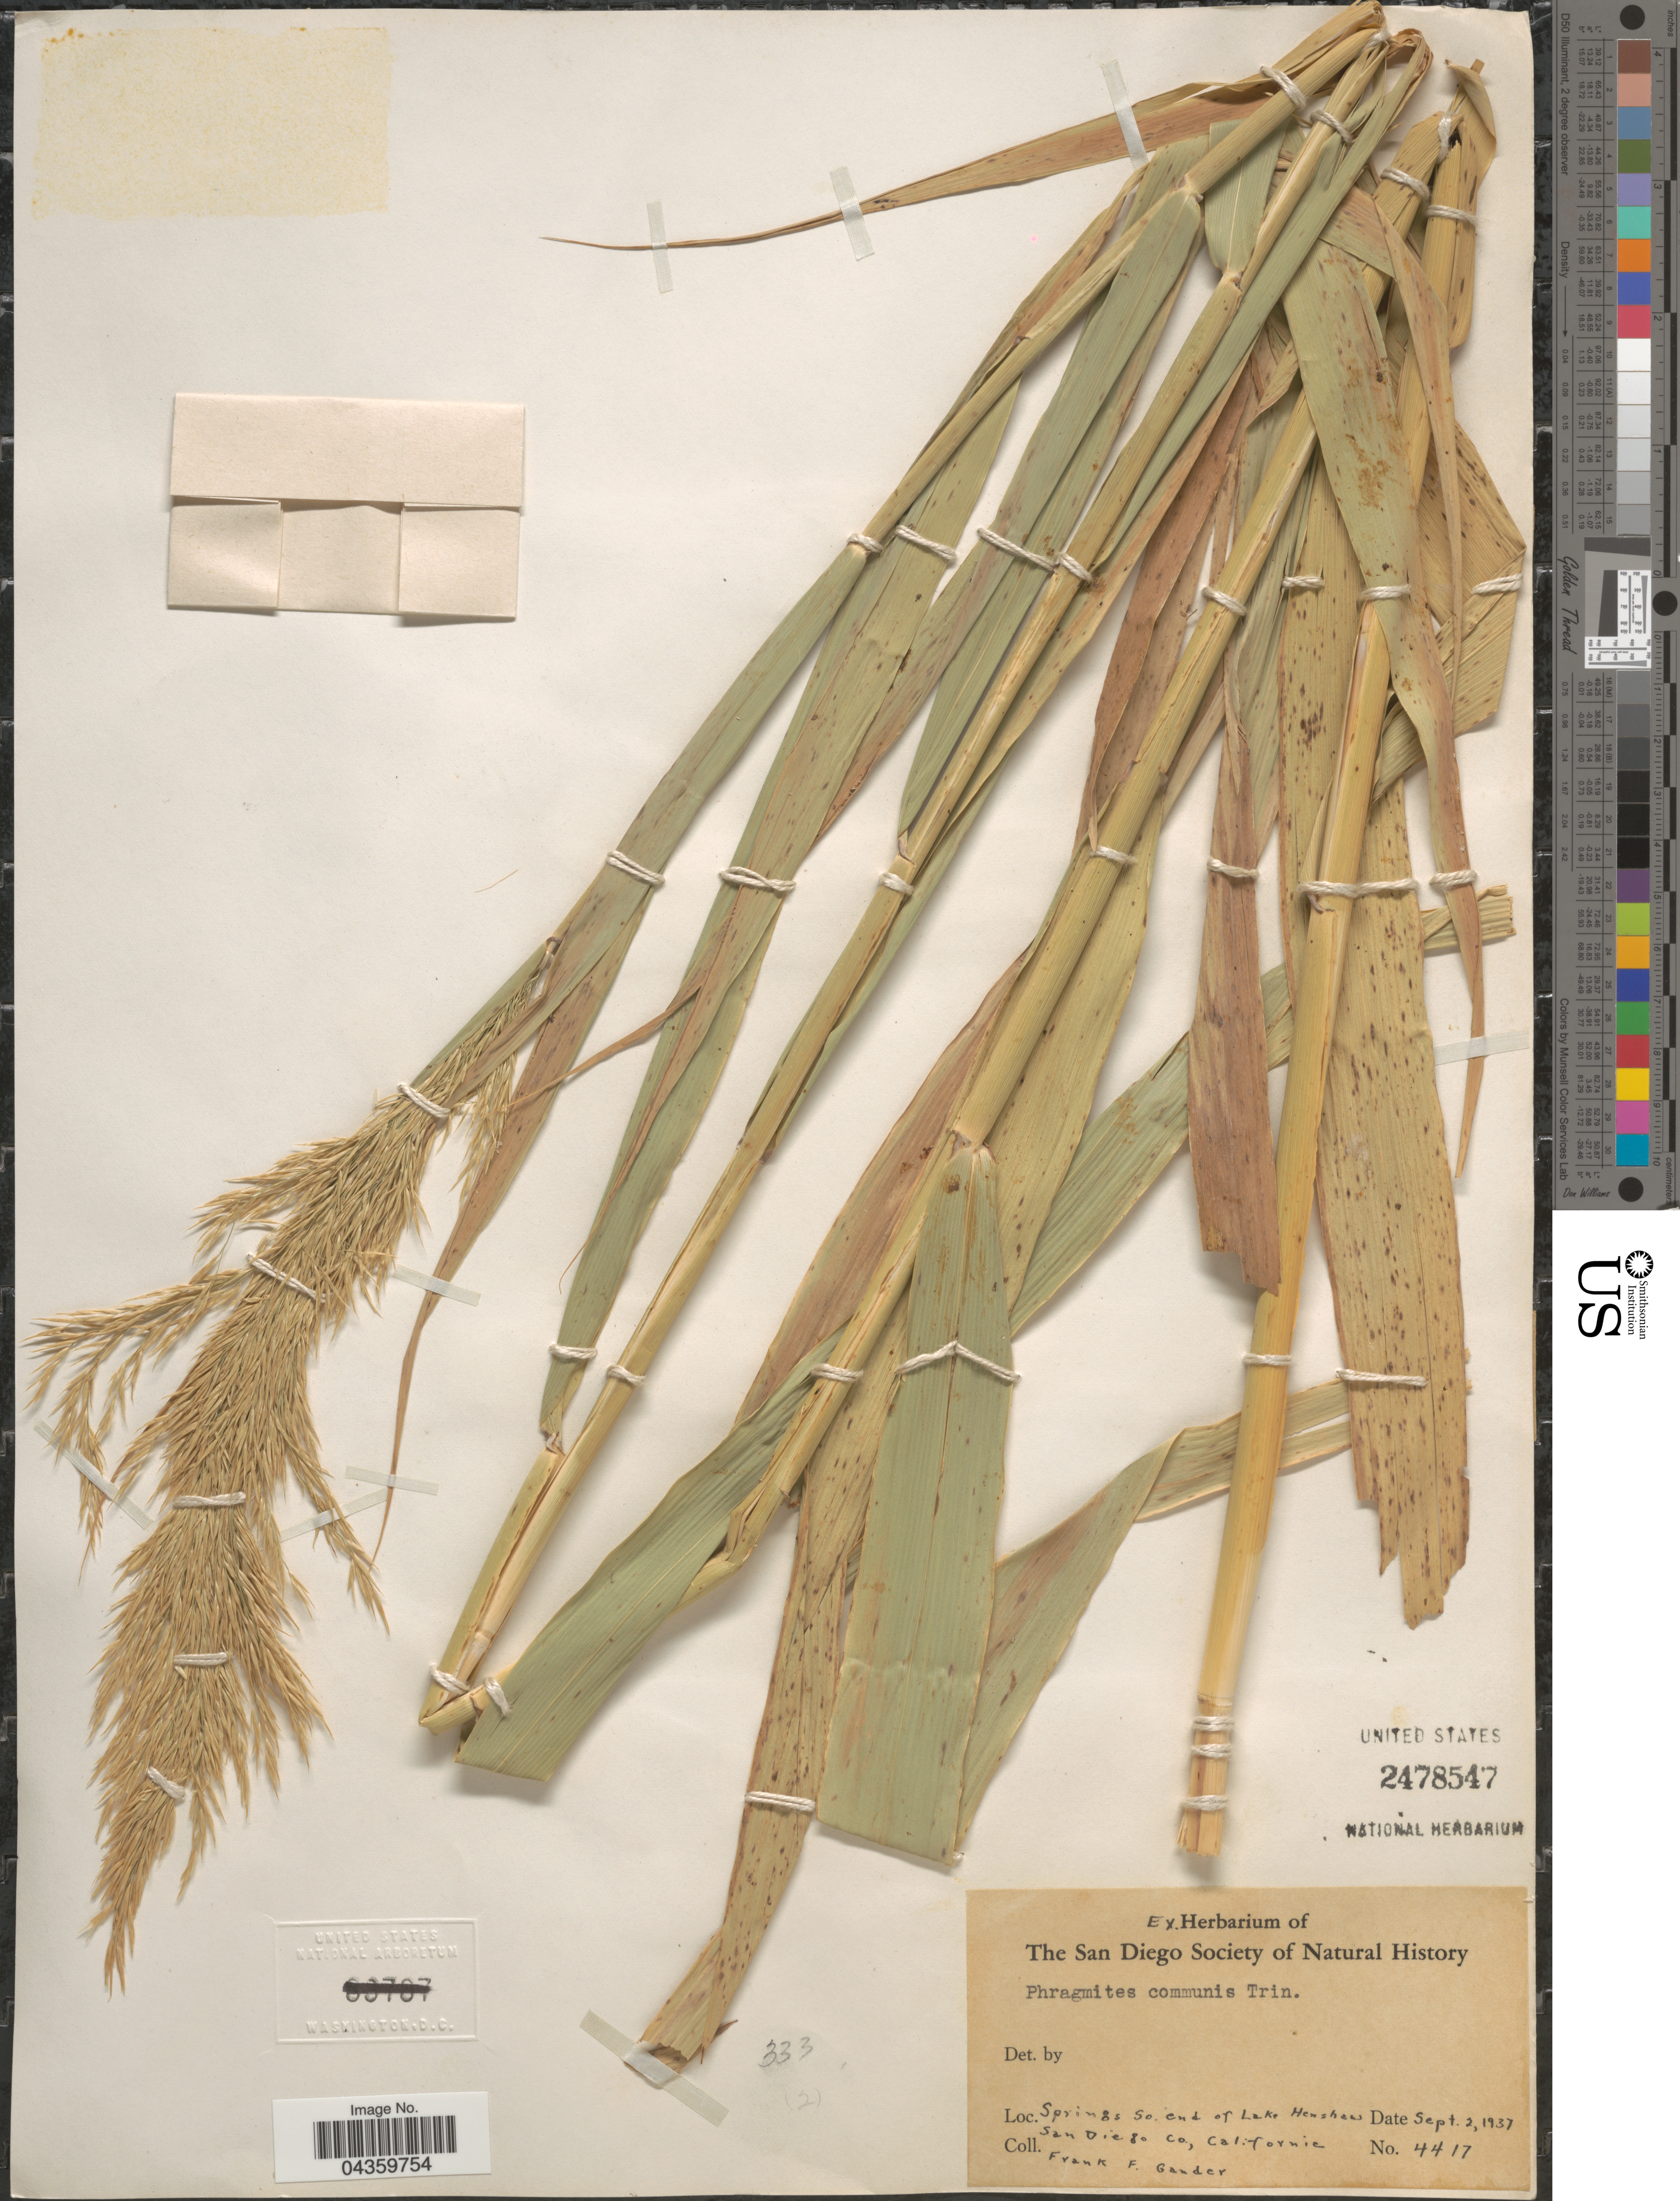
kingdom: Plantae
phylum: Tracheophyta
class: Liliopsida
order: Poales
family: Poaceae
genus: Phragmites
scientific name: Phragmites australis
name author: (Cav.) Trin. ex Steud.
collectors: F. Gander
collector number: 4417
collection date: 1937-09-02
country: United States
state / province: California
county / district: San Diego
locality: Springs So. end of Lake Henshaw. San Diego Co.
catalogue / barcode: US 2478547